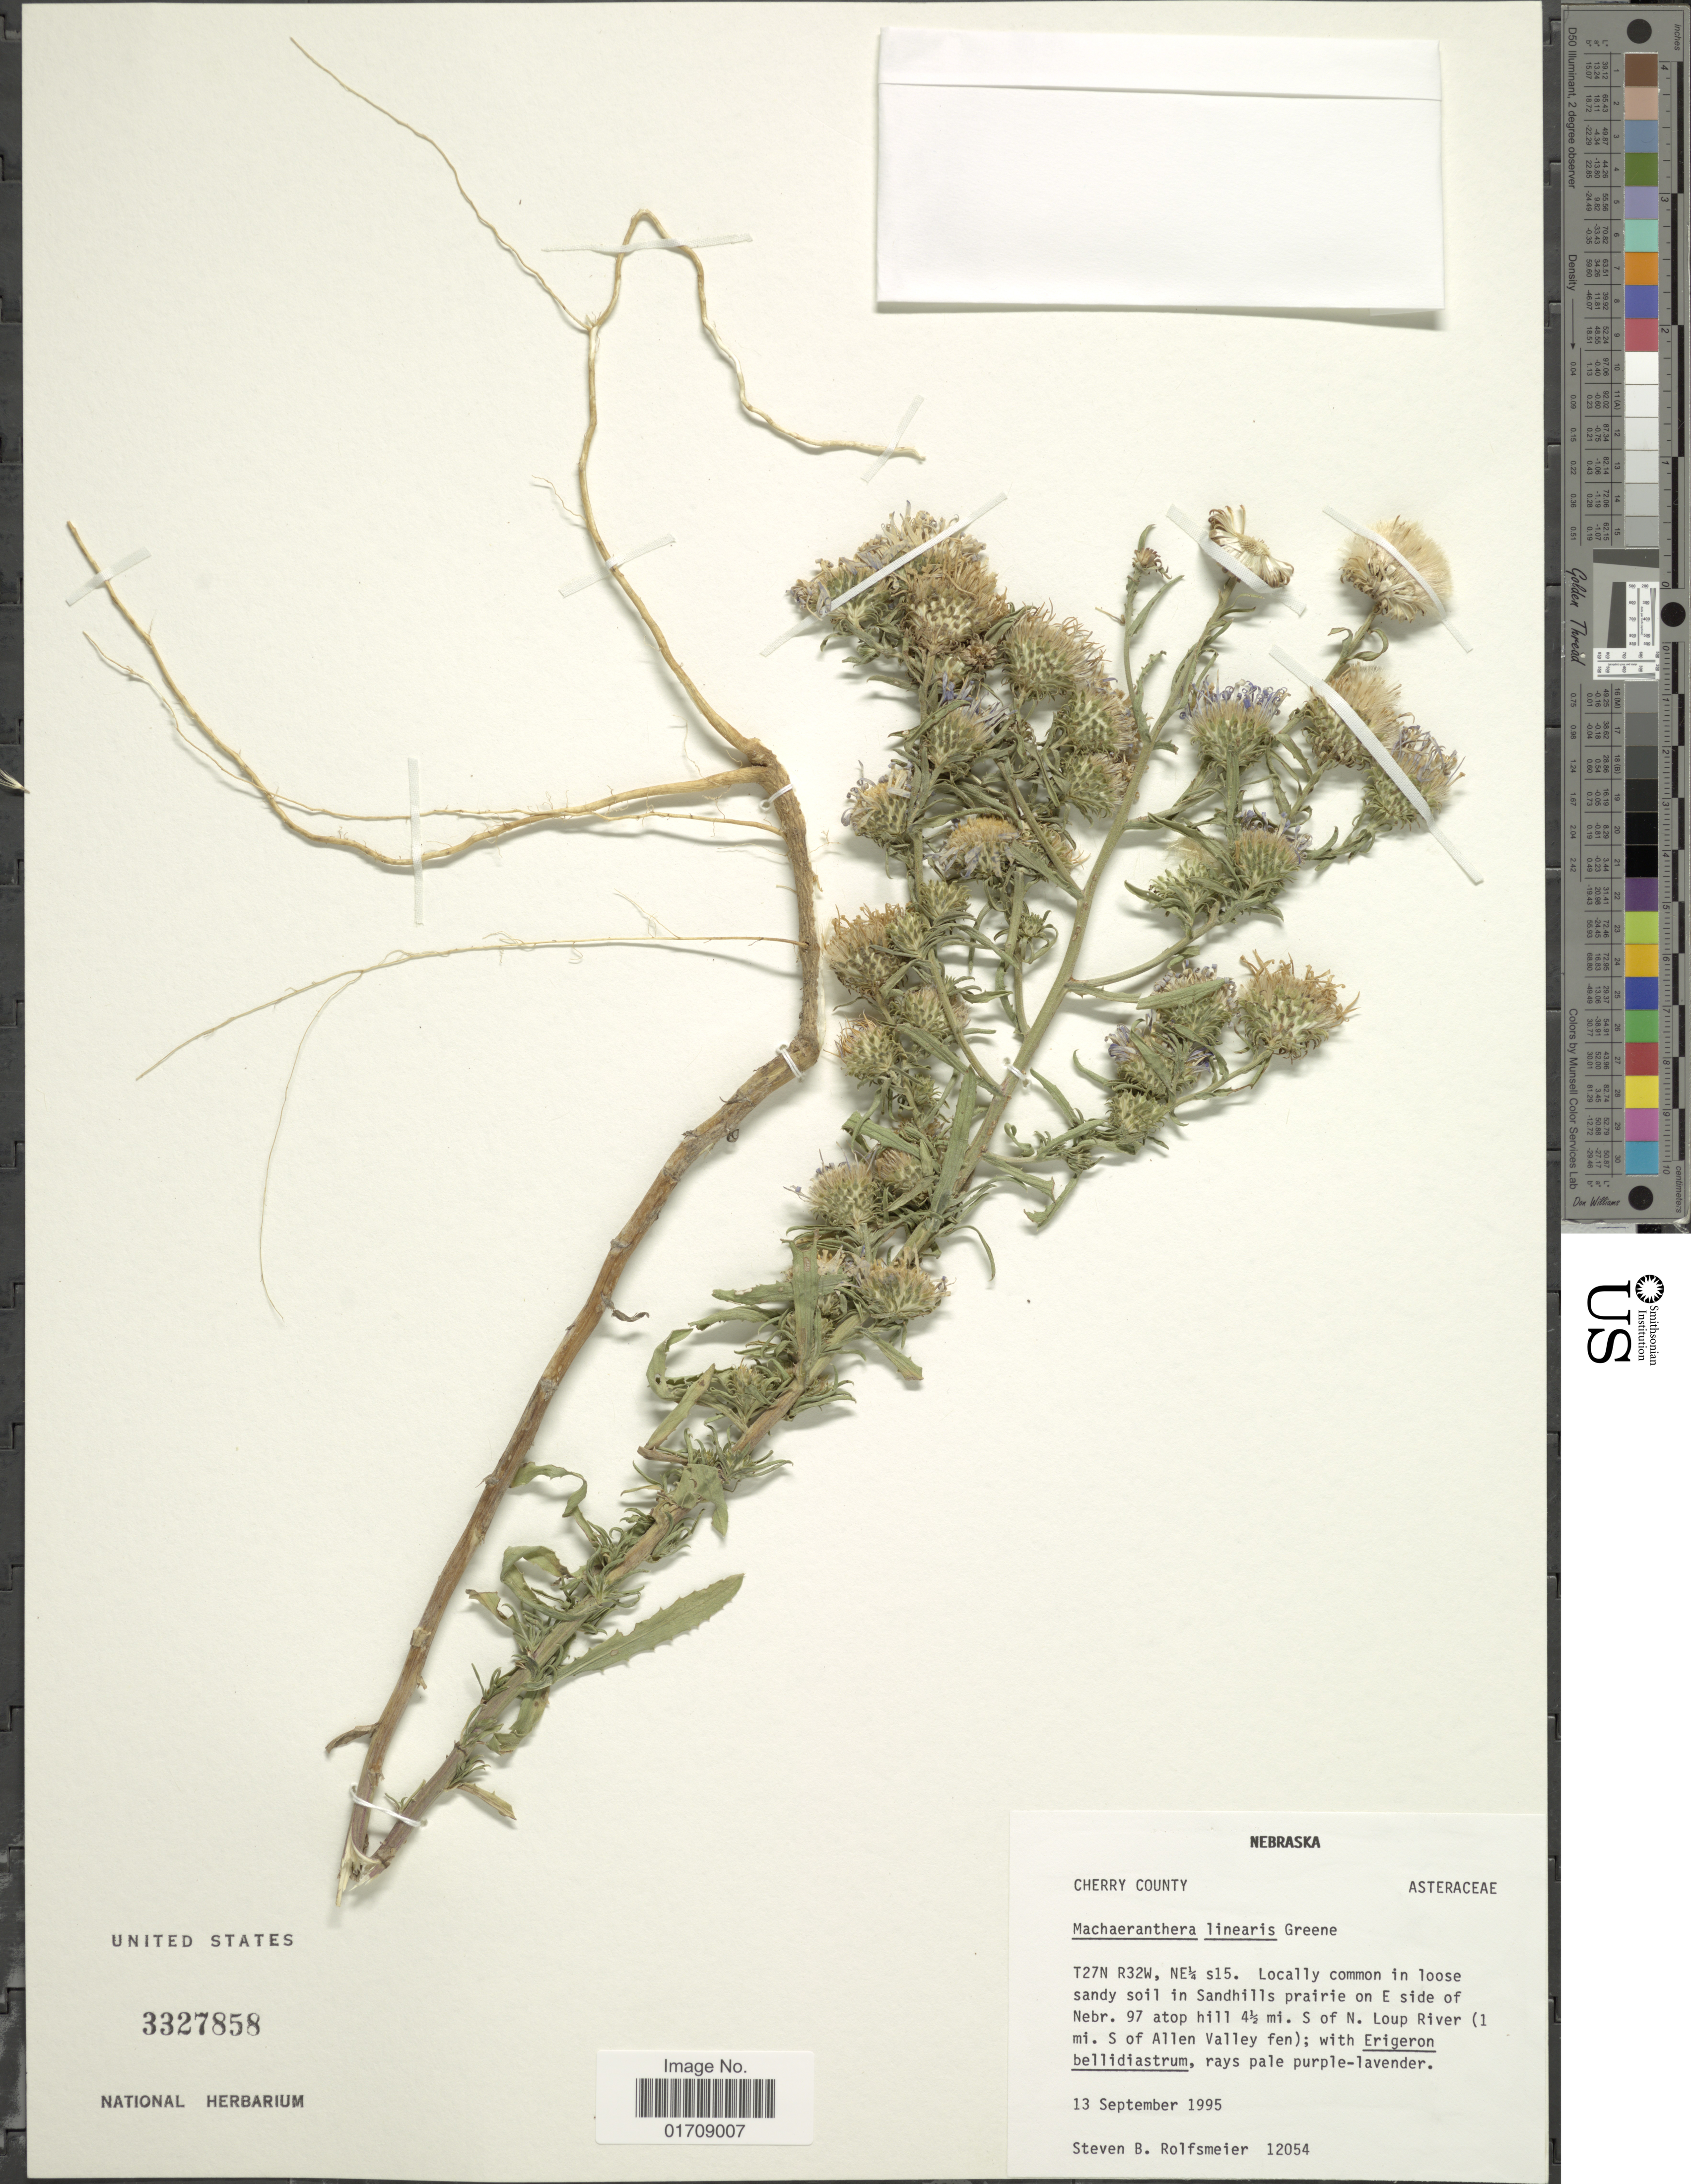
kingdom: Plantae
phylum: Tracheophyta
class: Magnoliopsida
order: Asterales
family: Asteraceae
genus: Machaeranthera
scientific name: Machaeranthera linearis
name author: Greene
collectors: S. Rolfsmeier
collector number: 12054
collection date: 1995-09-13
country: United States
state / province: Nebraska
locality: Cherry County, T27N, R32W, NE1/4, s15, E side of Nebr. 97 atop hill 4½ mi. S. of N. Loup River (1 mi. S of Allen Valley fen)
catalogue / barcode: US 3327858